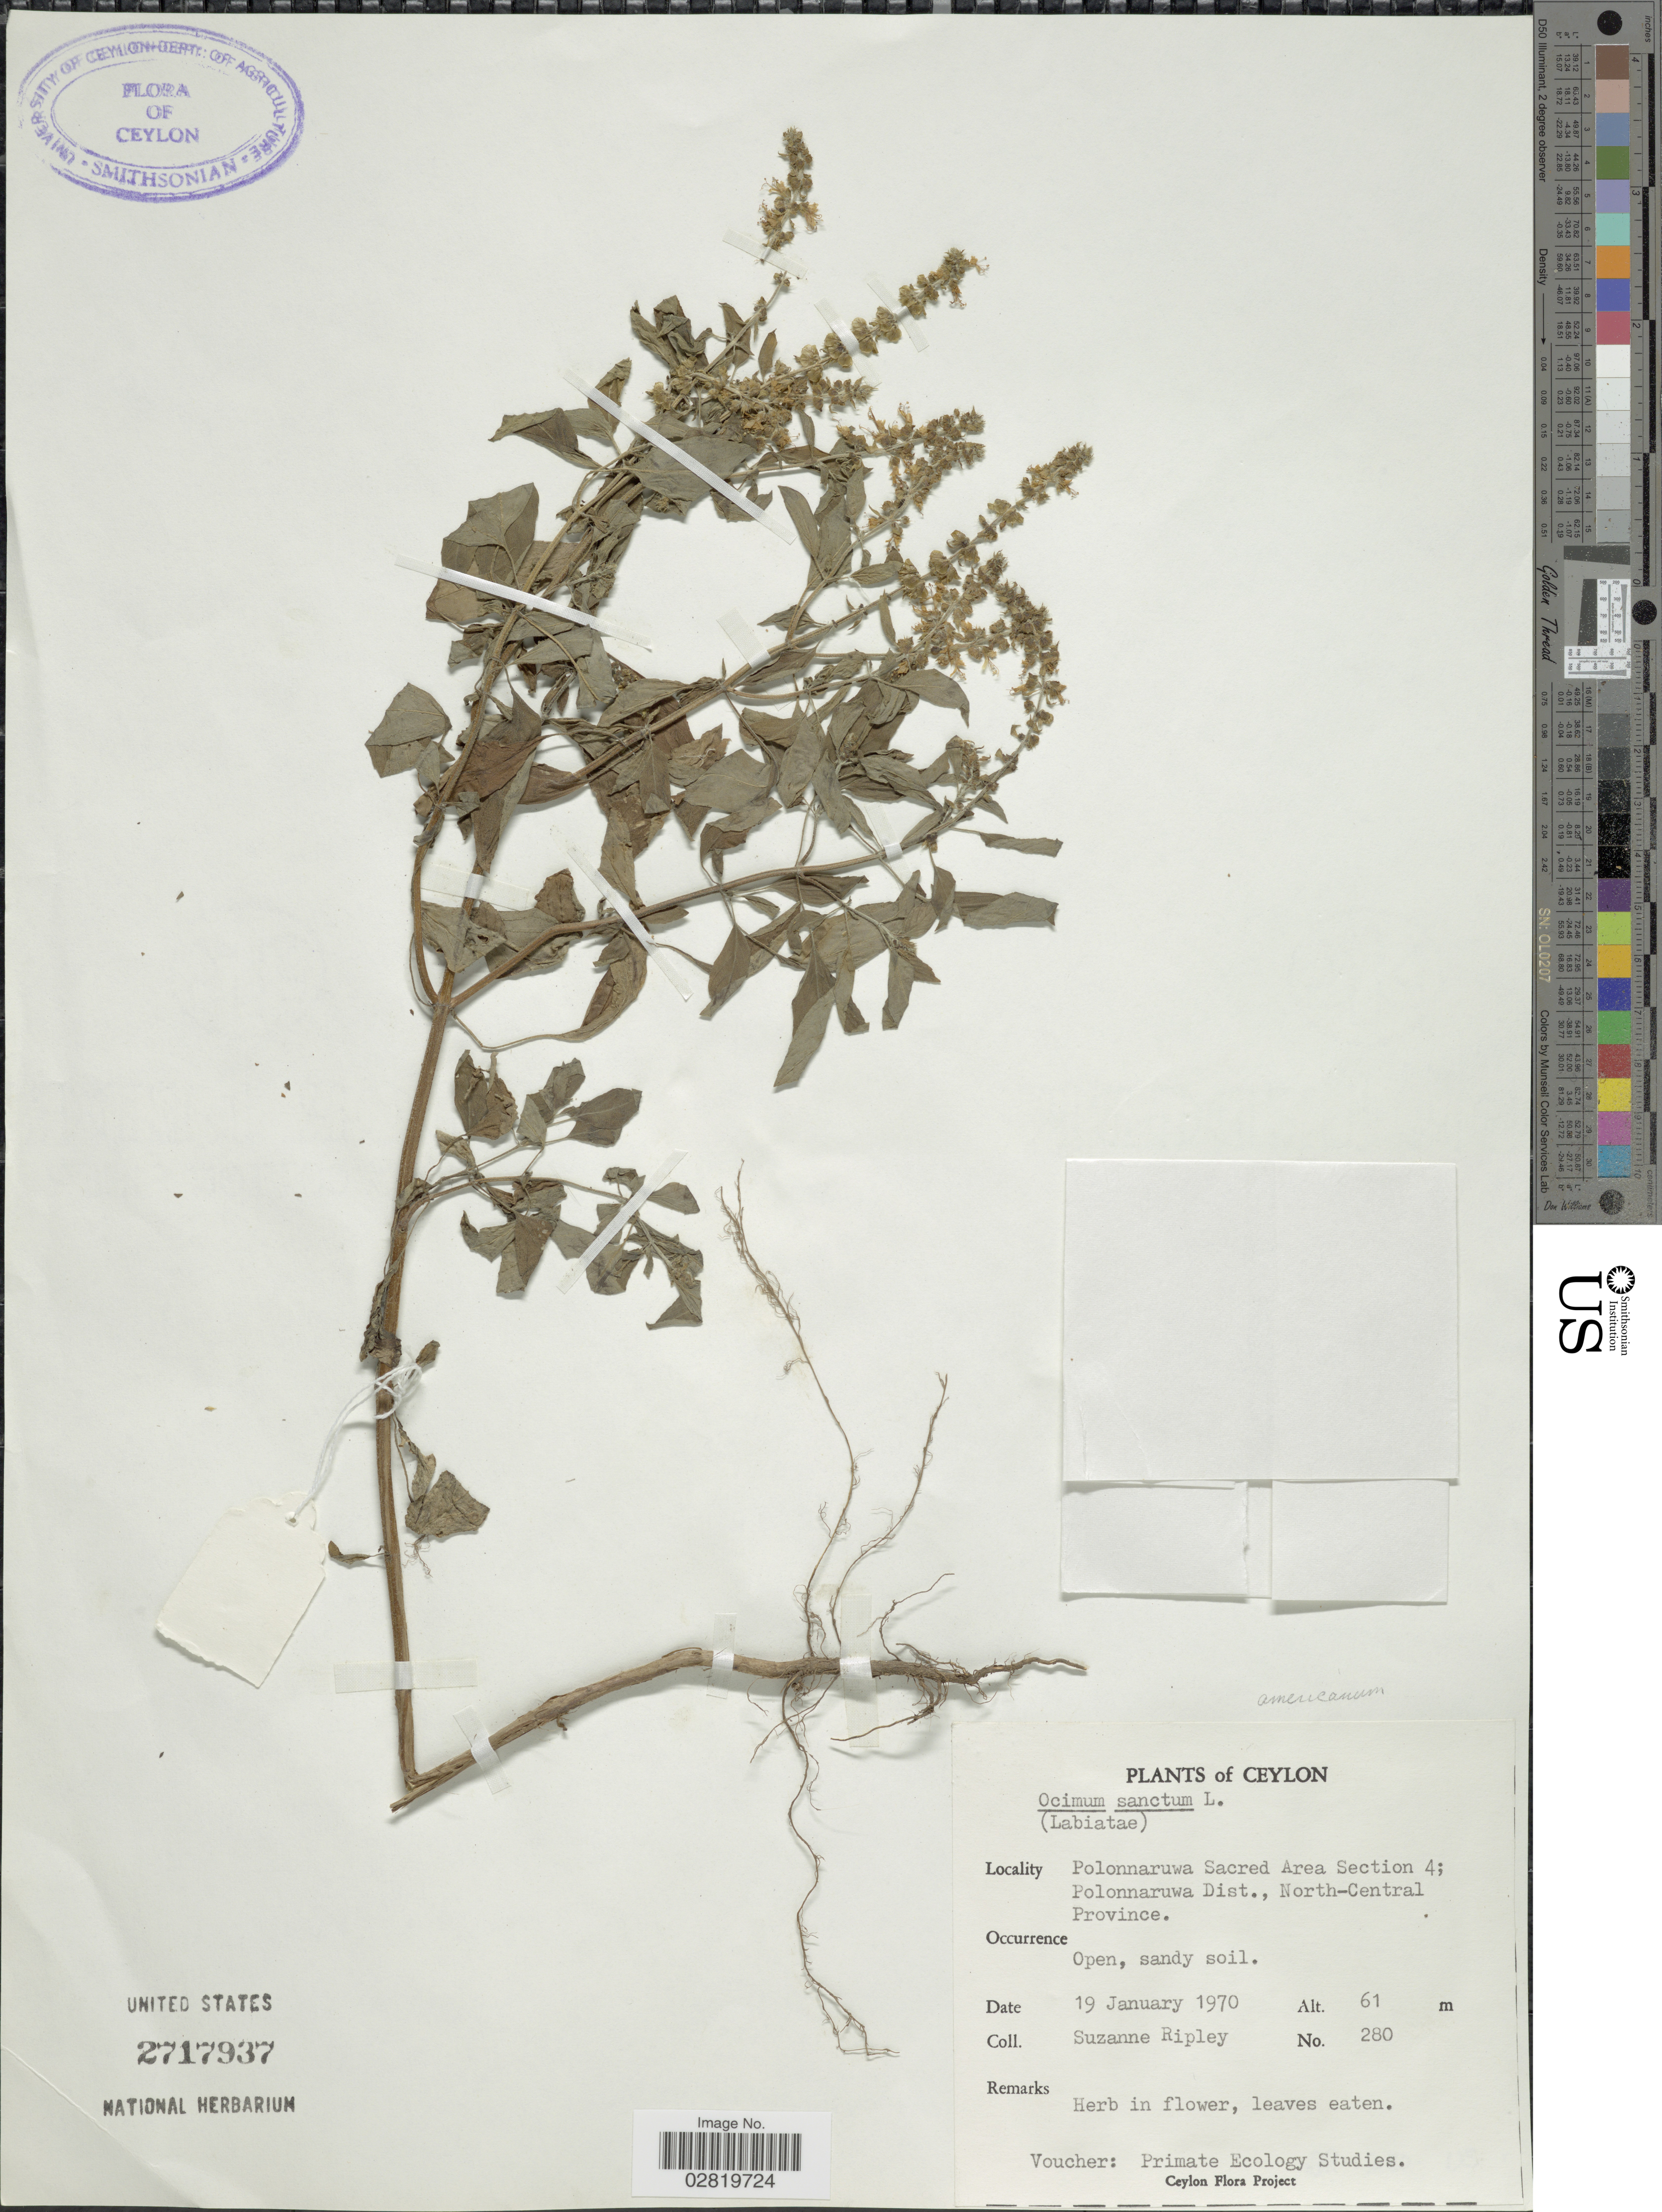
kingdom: Plantae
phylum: Tracheophyta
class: Magnoliopsida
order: Lamiales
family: Lamiaceae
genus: Ocimum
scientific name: Ocimum americanum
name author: L.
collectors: S. Ripley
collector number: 280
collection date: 1970-01-19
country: Sri Lanka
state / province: North Central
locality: Ceylon, Polonnaruwa Sacred Area Section 4C; Polonnaruwa Dist., North-Central Province.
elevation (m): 61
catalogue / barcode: US 2717937